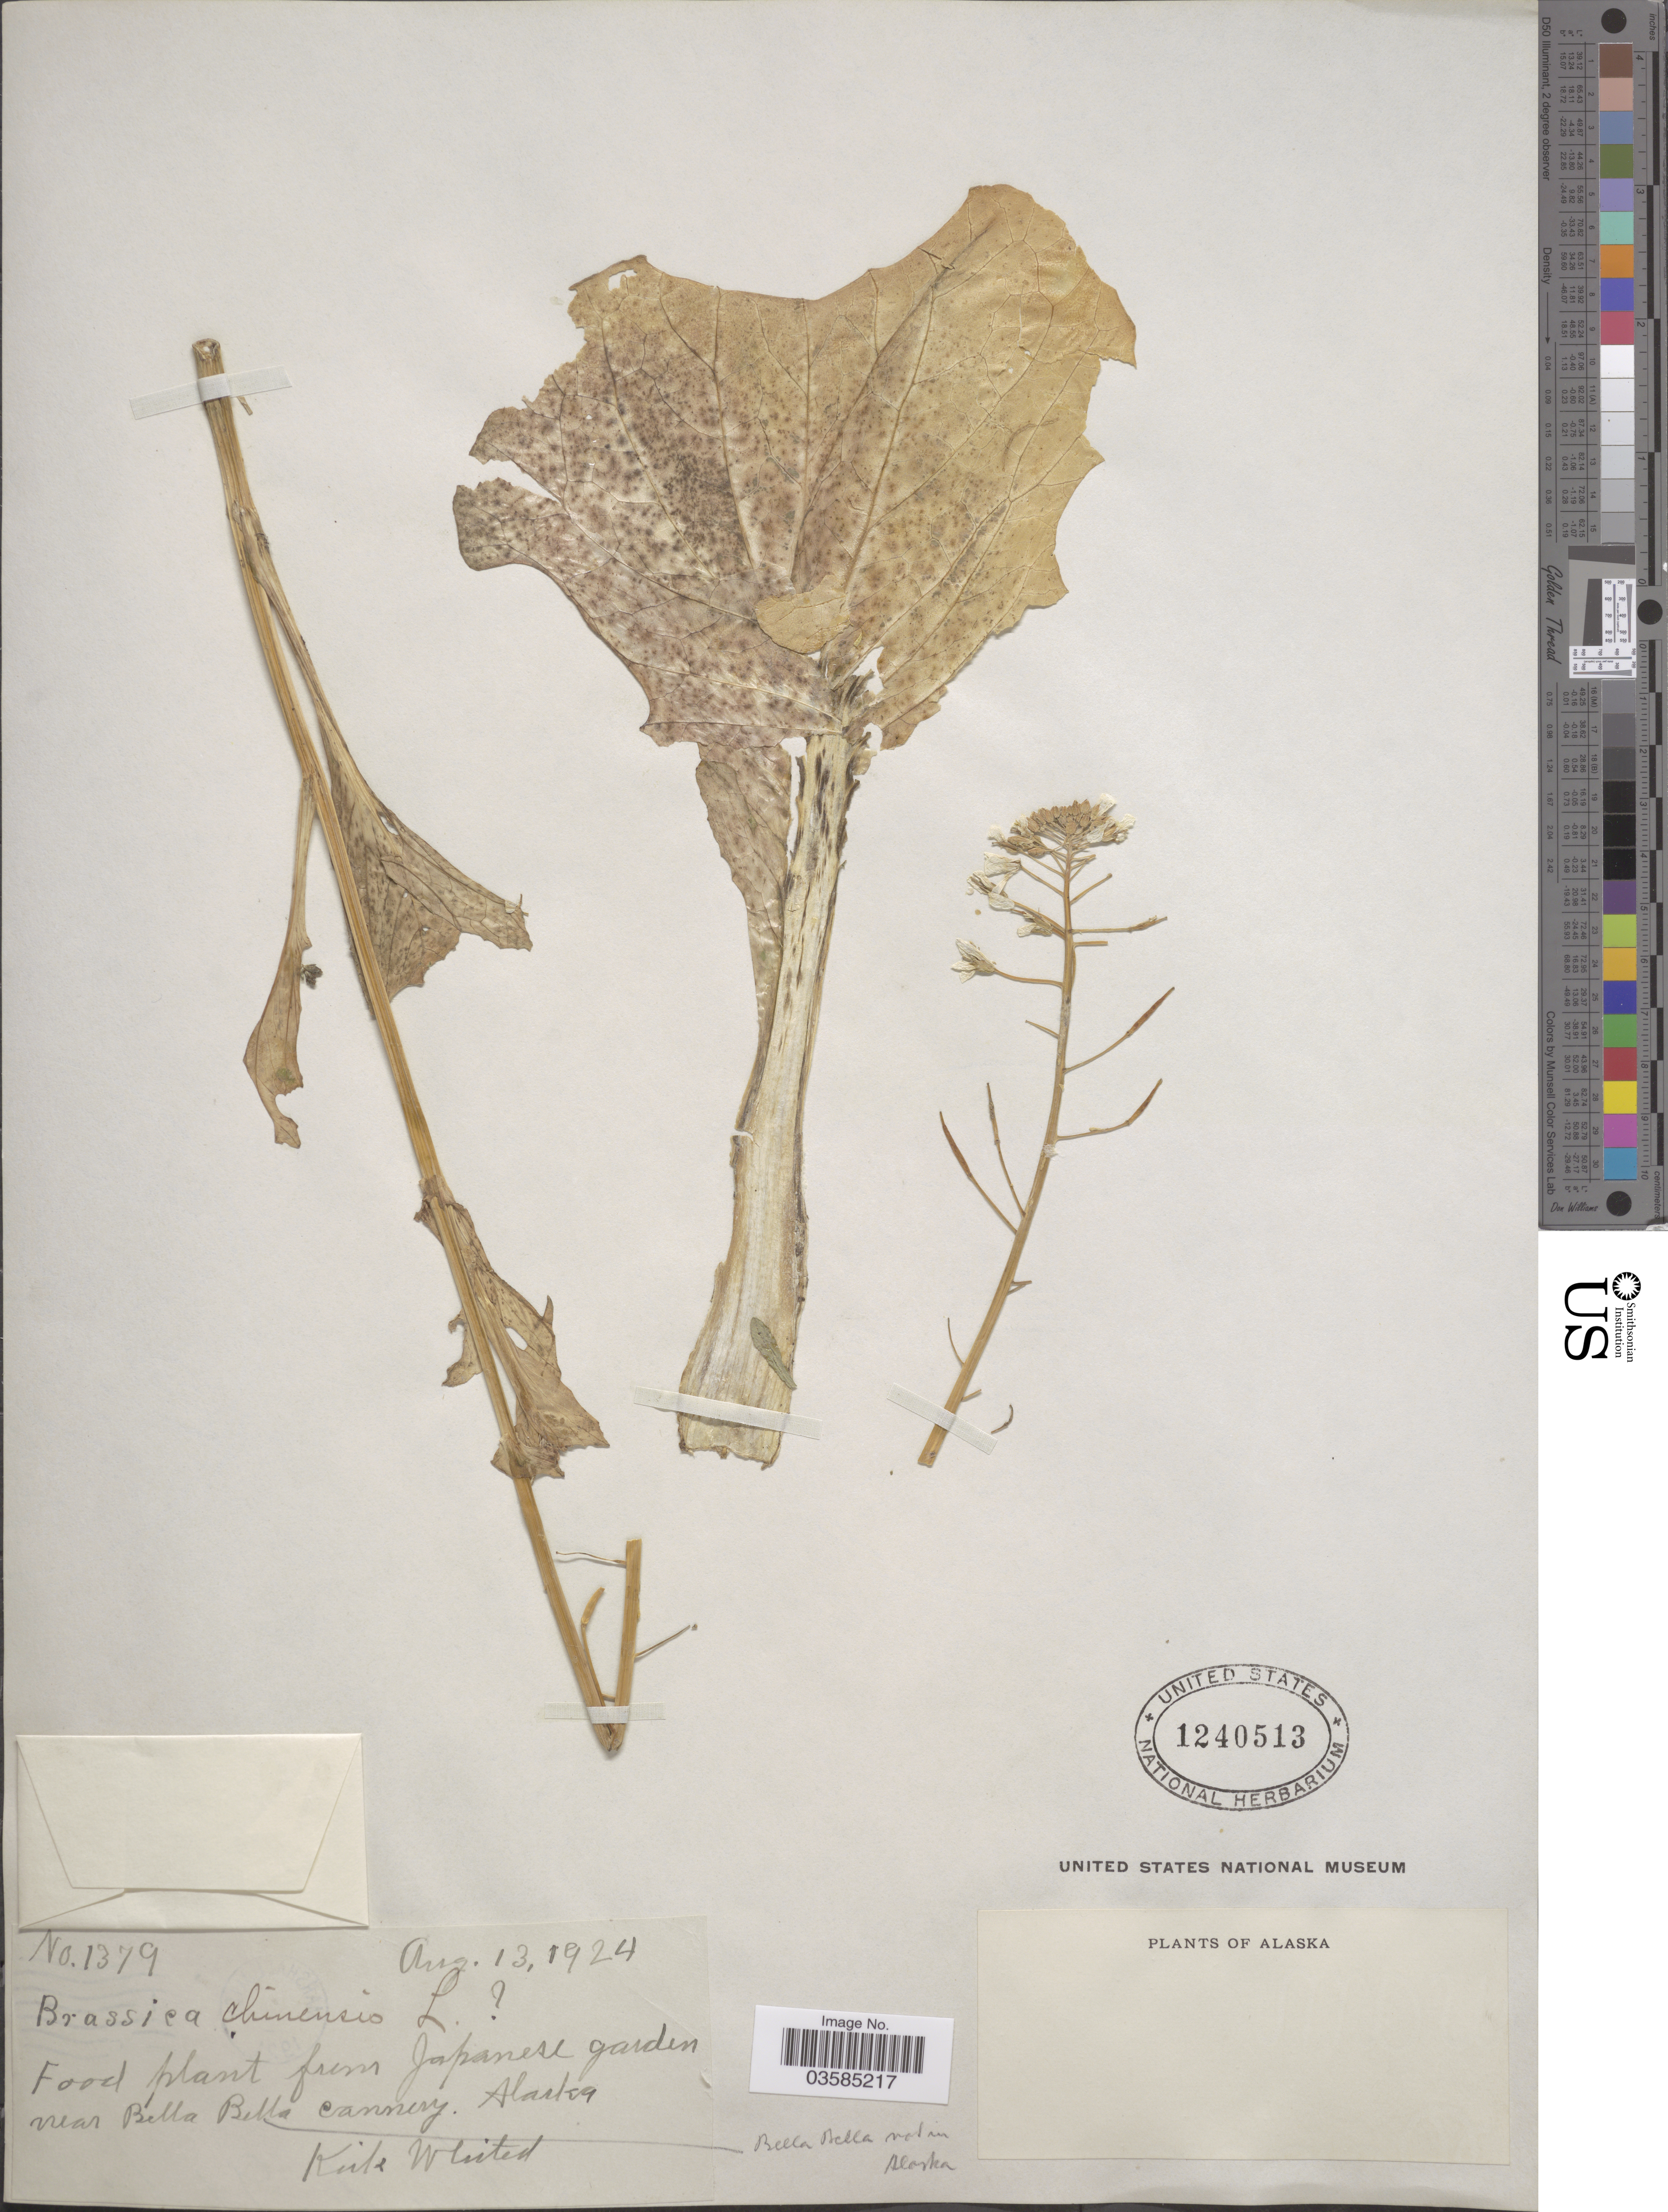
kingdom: Plantae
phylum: Tracheophyta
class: Magnoliopsida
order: Brassicales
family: Brassicaceae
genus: Brassica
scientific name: Brassica chinensis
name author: L.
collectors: K. Whited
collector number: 1379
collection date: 1924-08-13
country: United States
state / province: Alaska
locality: Japanese garden near Bella Bella Cannery. Bella Bella not in Alaska [unsure placement]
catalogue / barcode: US 1240513